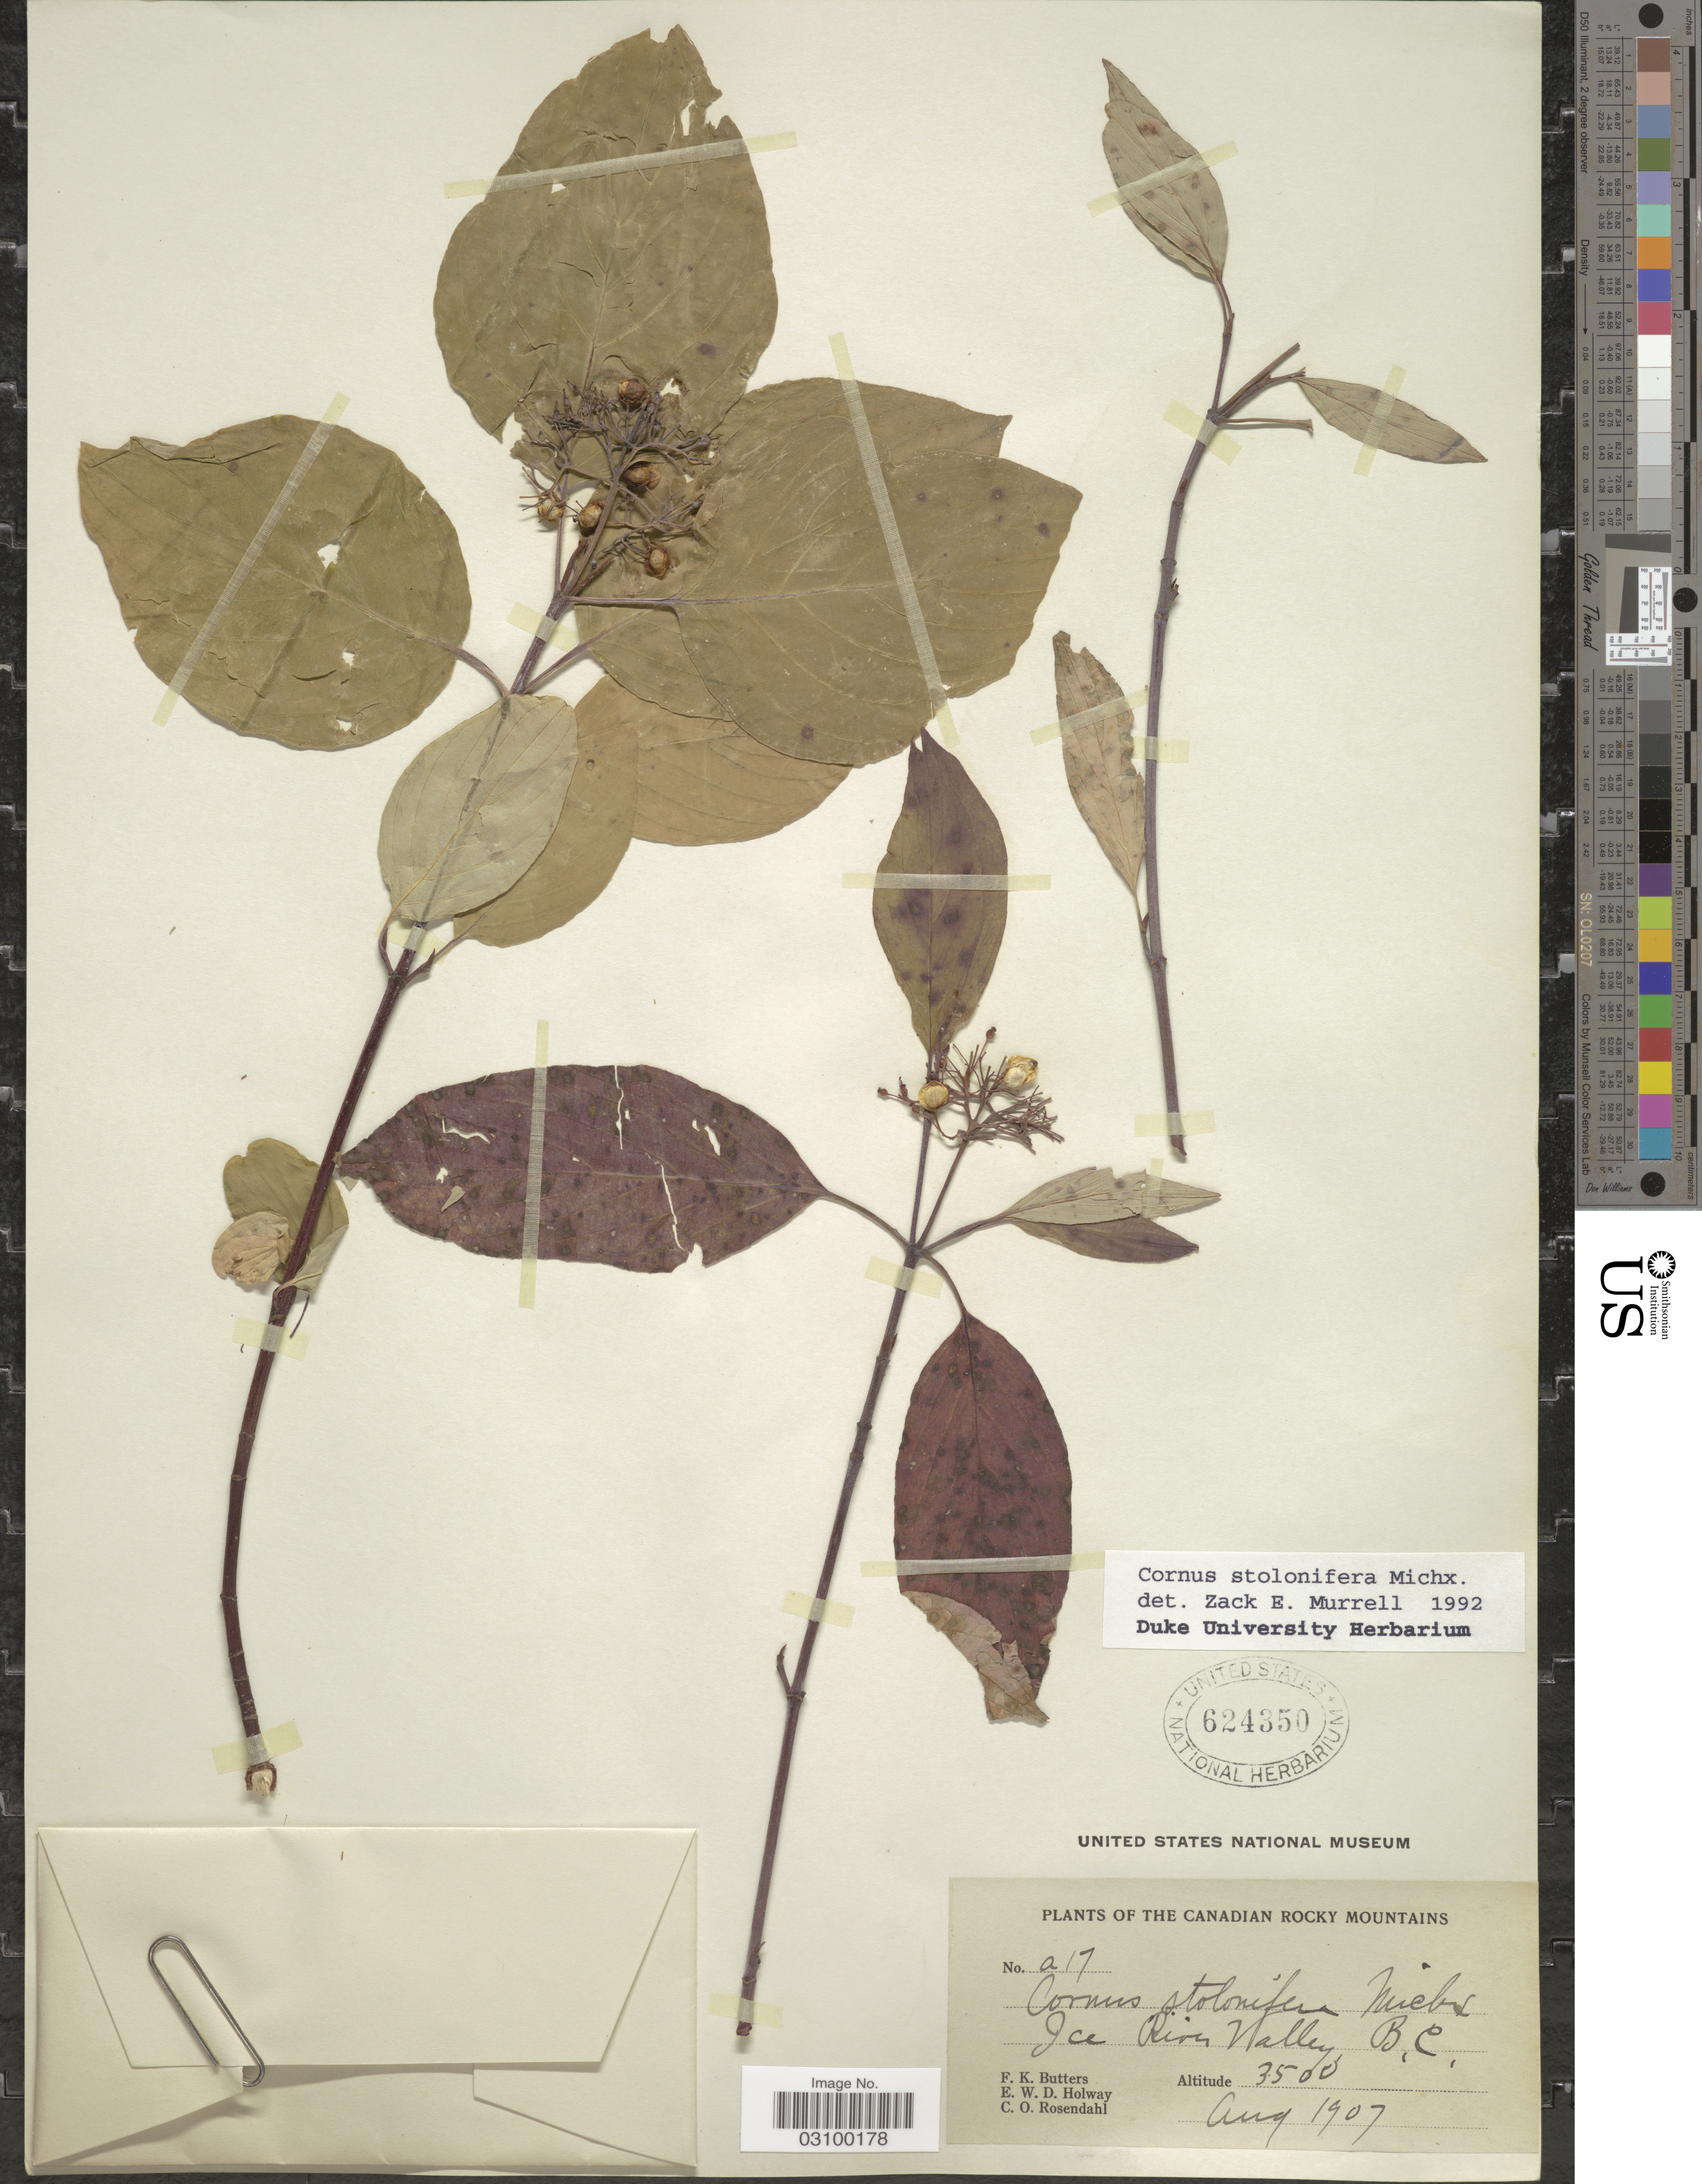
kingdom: Plantae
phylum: Tracheophyta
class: Magnoliopsida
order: Cornales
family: Cornaceae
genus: Cornus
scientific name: Cornus sericea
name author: L.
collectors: F. K. Butters, E. W. D. Holway & C. O. Rosendahl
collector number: a17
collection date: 1907-08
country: Canada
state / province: British Columbia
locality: Ice River Valley, B. C. The Canadian Rocky Mountains.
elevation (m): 1067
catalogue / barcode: US 624350